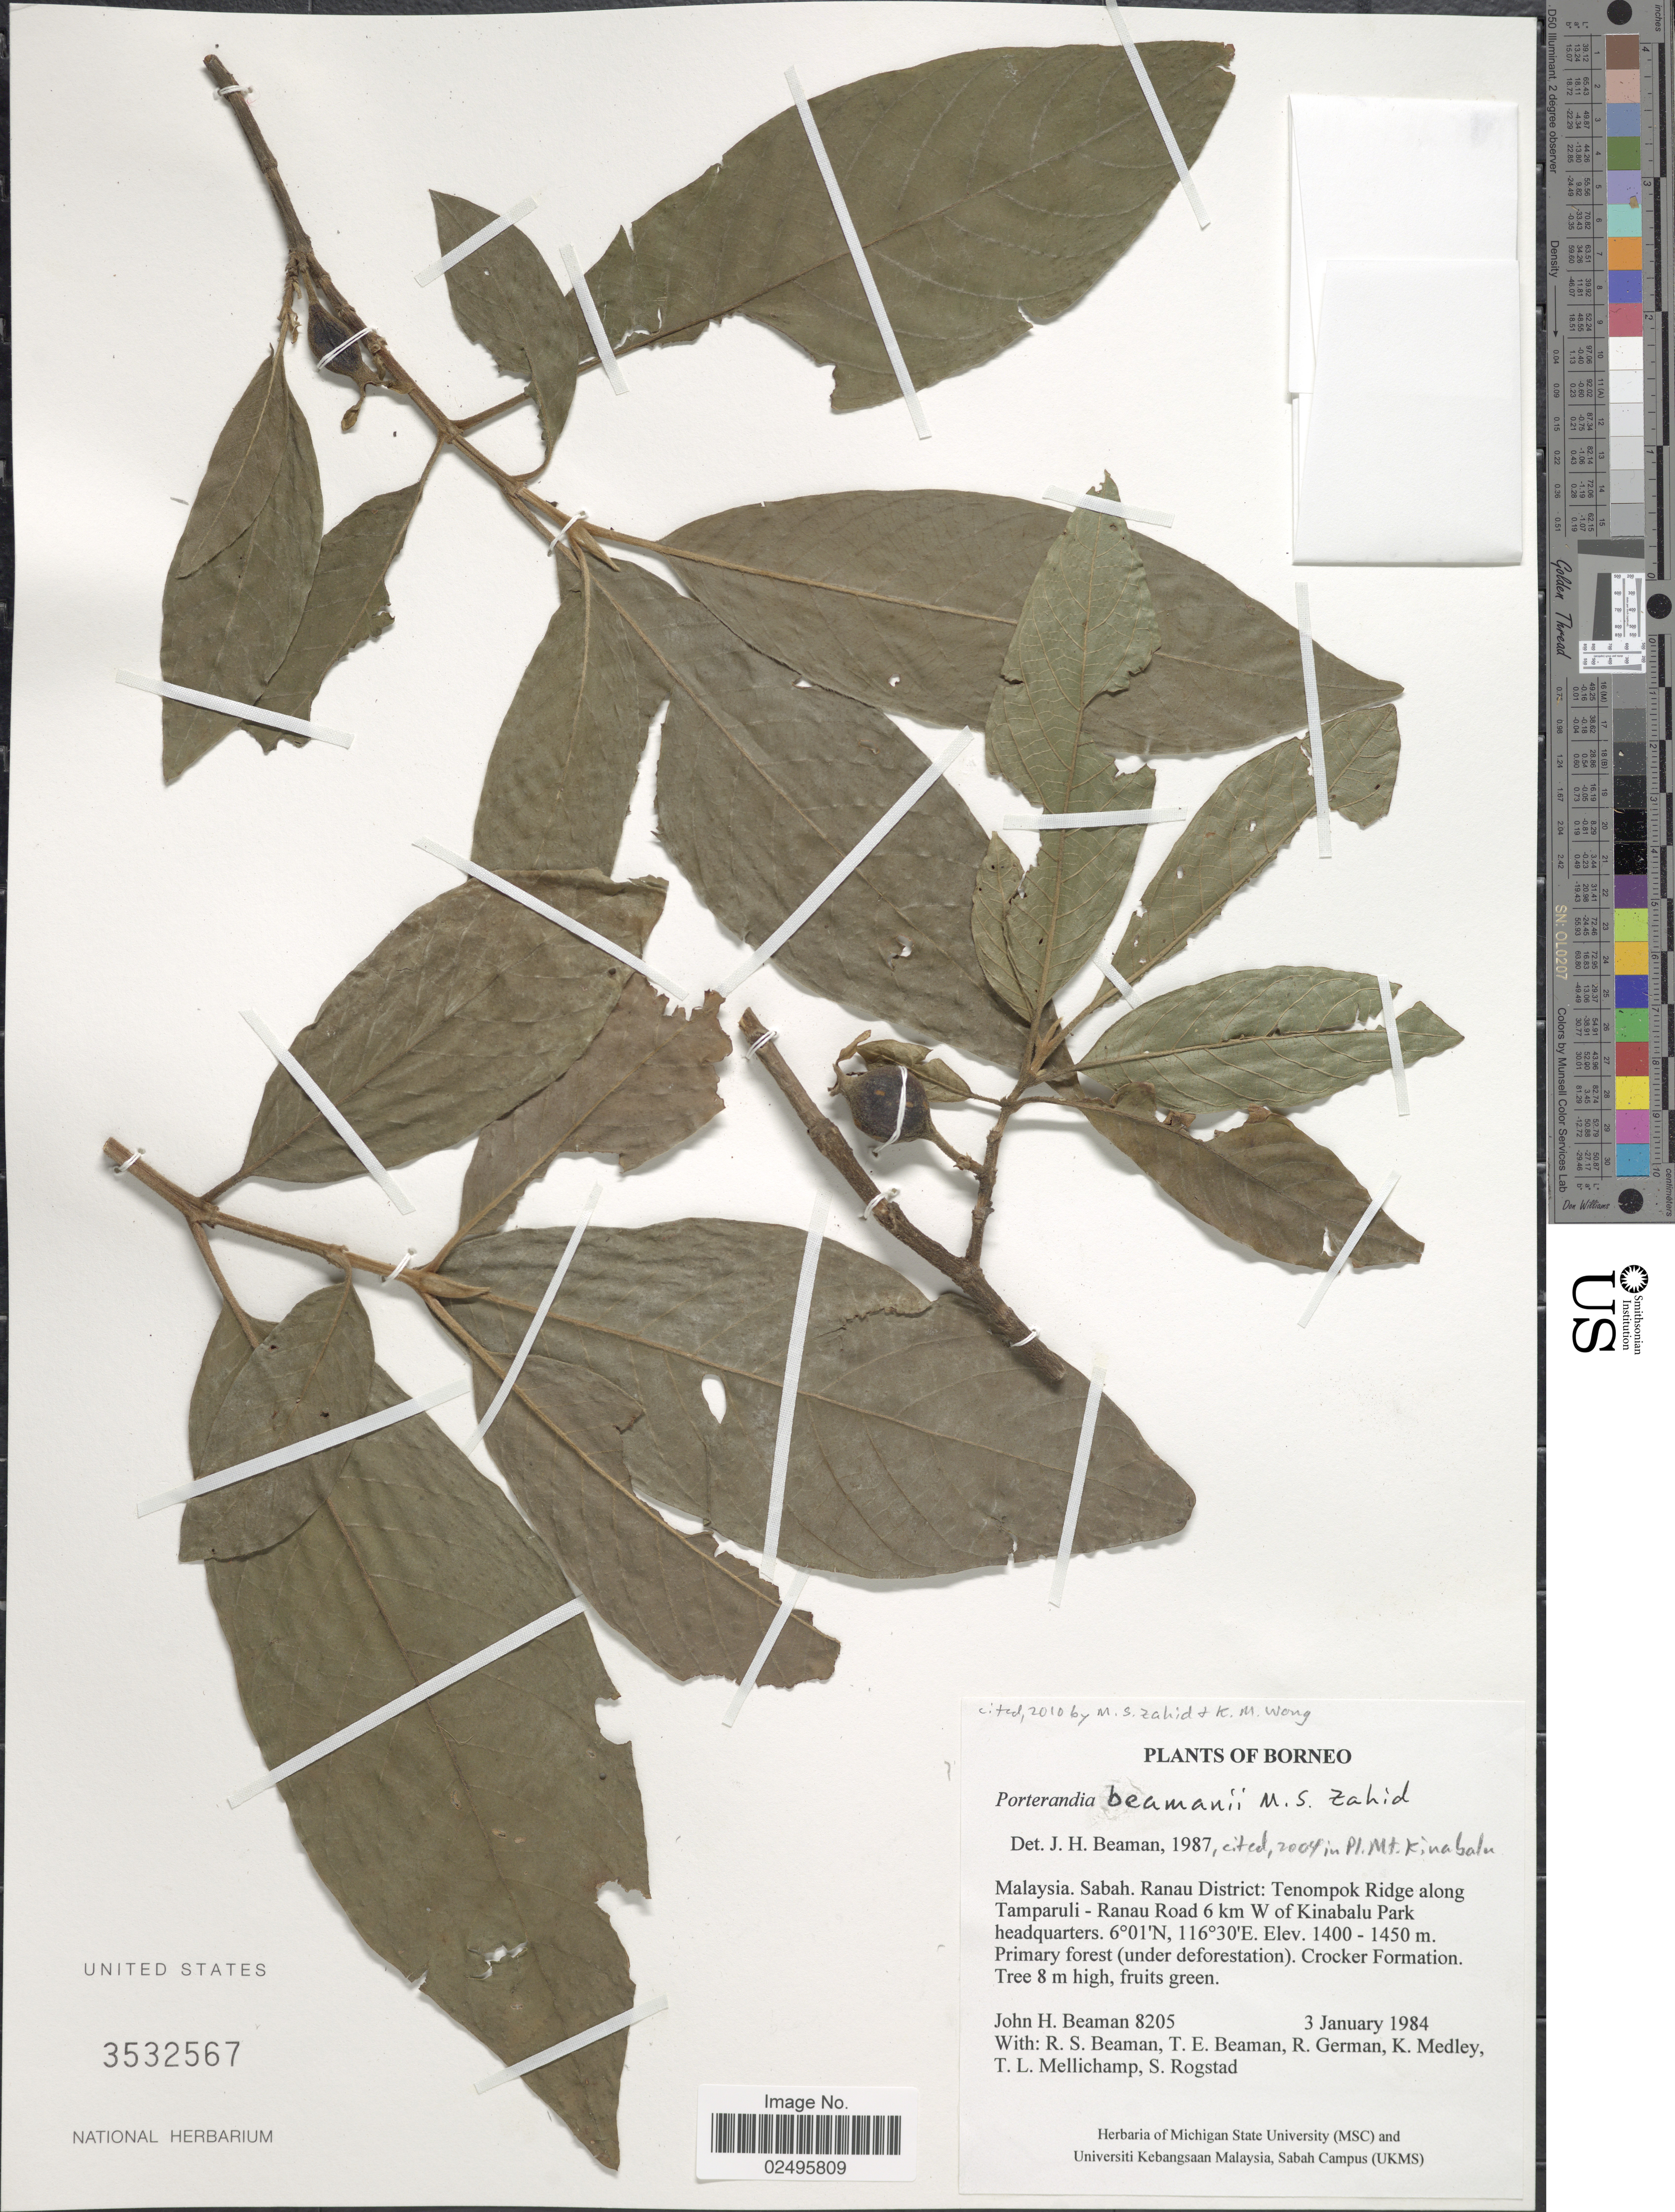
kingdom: Plantae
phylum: Tracheophyta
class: Magnoliopsida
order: Gentianales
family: Rubiaceae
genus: Porterandia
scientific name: Porterandia beamanii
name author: Zahid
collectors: J. H. Beaman, R. S. Beaman, T. E. Beaman, R. German & et al.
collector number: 8205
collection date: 1984-01-03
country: Malaysia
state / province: Sabah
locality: Borneo. Ranau District: Tenompok Ridge along Tamapruli - Ranau Road 6 km W of Kinabalu Park headquarters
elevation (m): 1400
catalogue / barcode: US 3532567